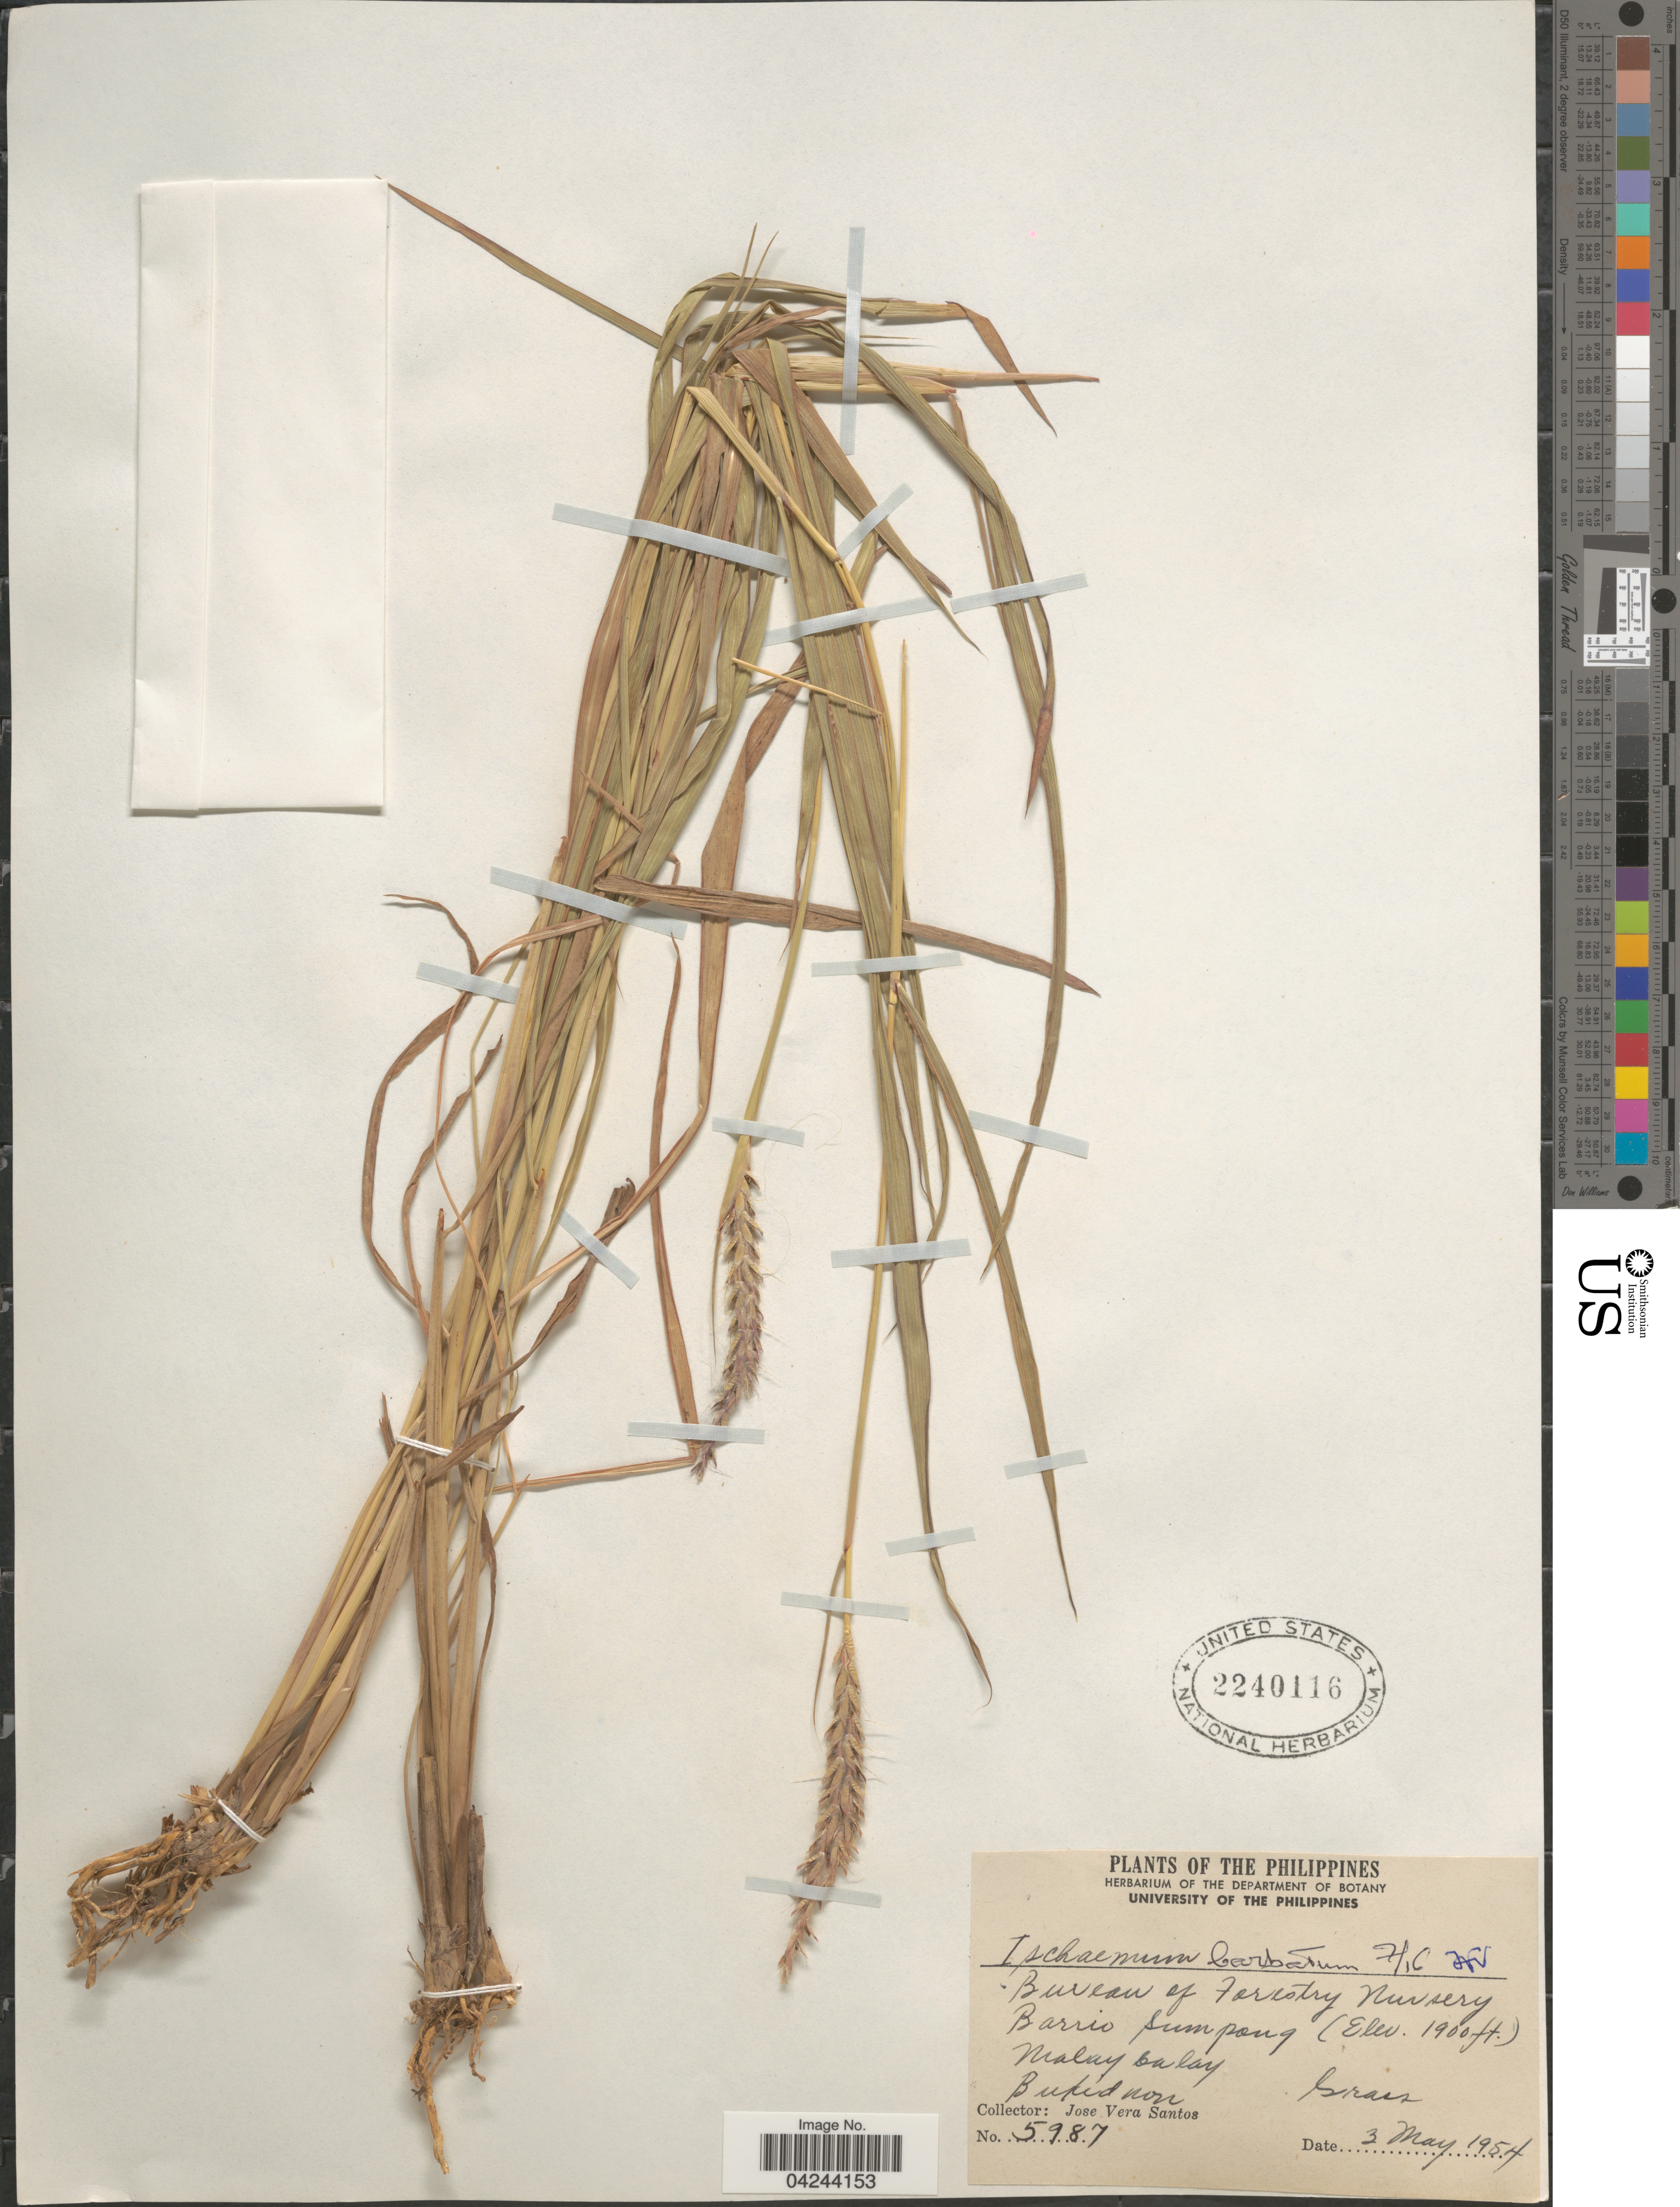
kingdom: Plantae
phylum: Tracheophyta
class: Liliopsida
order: Poales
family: Poaceae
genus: Ischaemum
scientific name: Ischaemum barbatum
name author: Blume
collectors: J. Vera Santos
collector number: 5987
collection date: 1954-05-03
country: Philippines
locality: Bureau of Forestry Nursery. Barrio Sumpong. Malay Balay. Bukidnon.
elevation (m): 579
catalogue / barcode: US 2240116